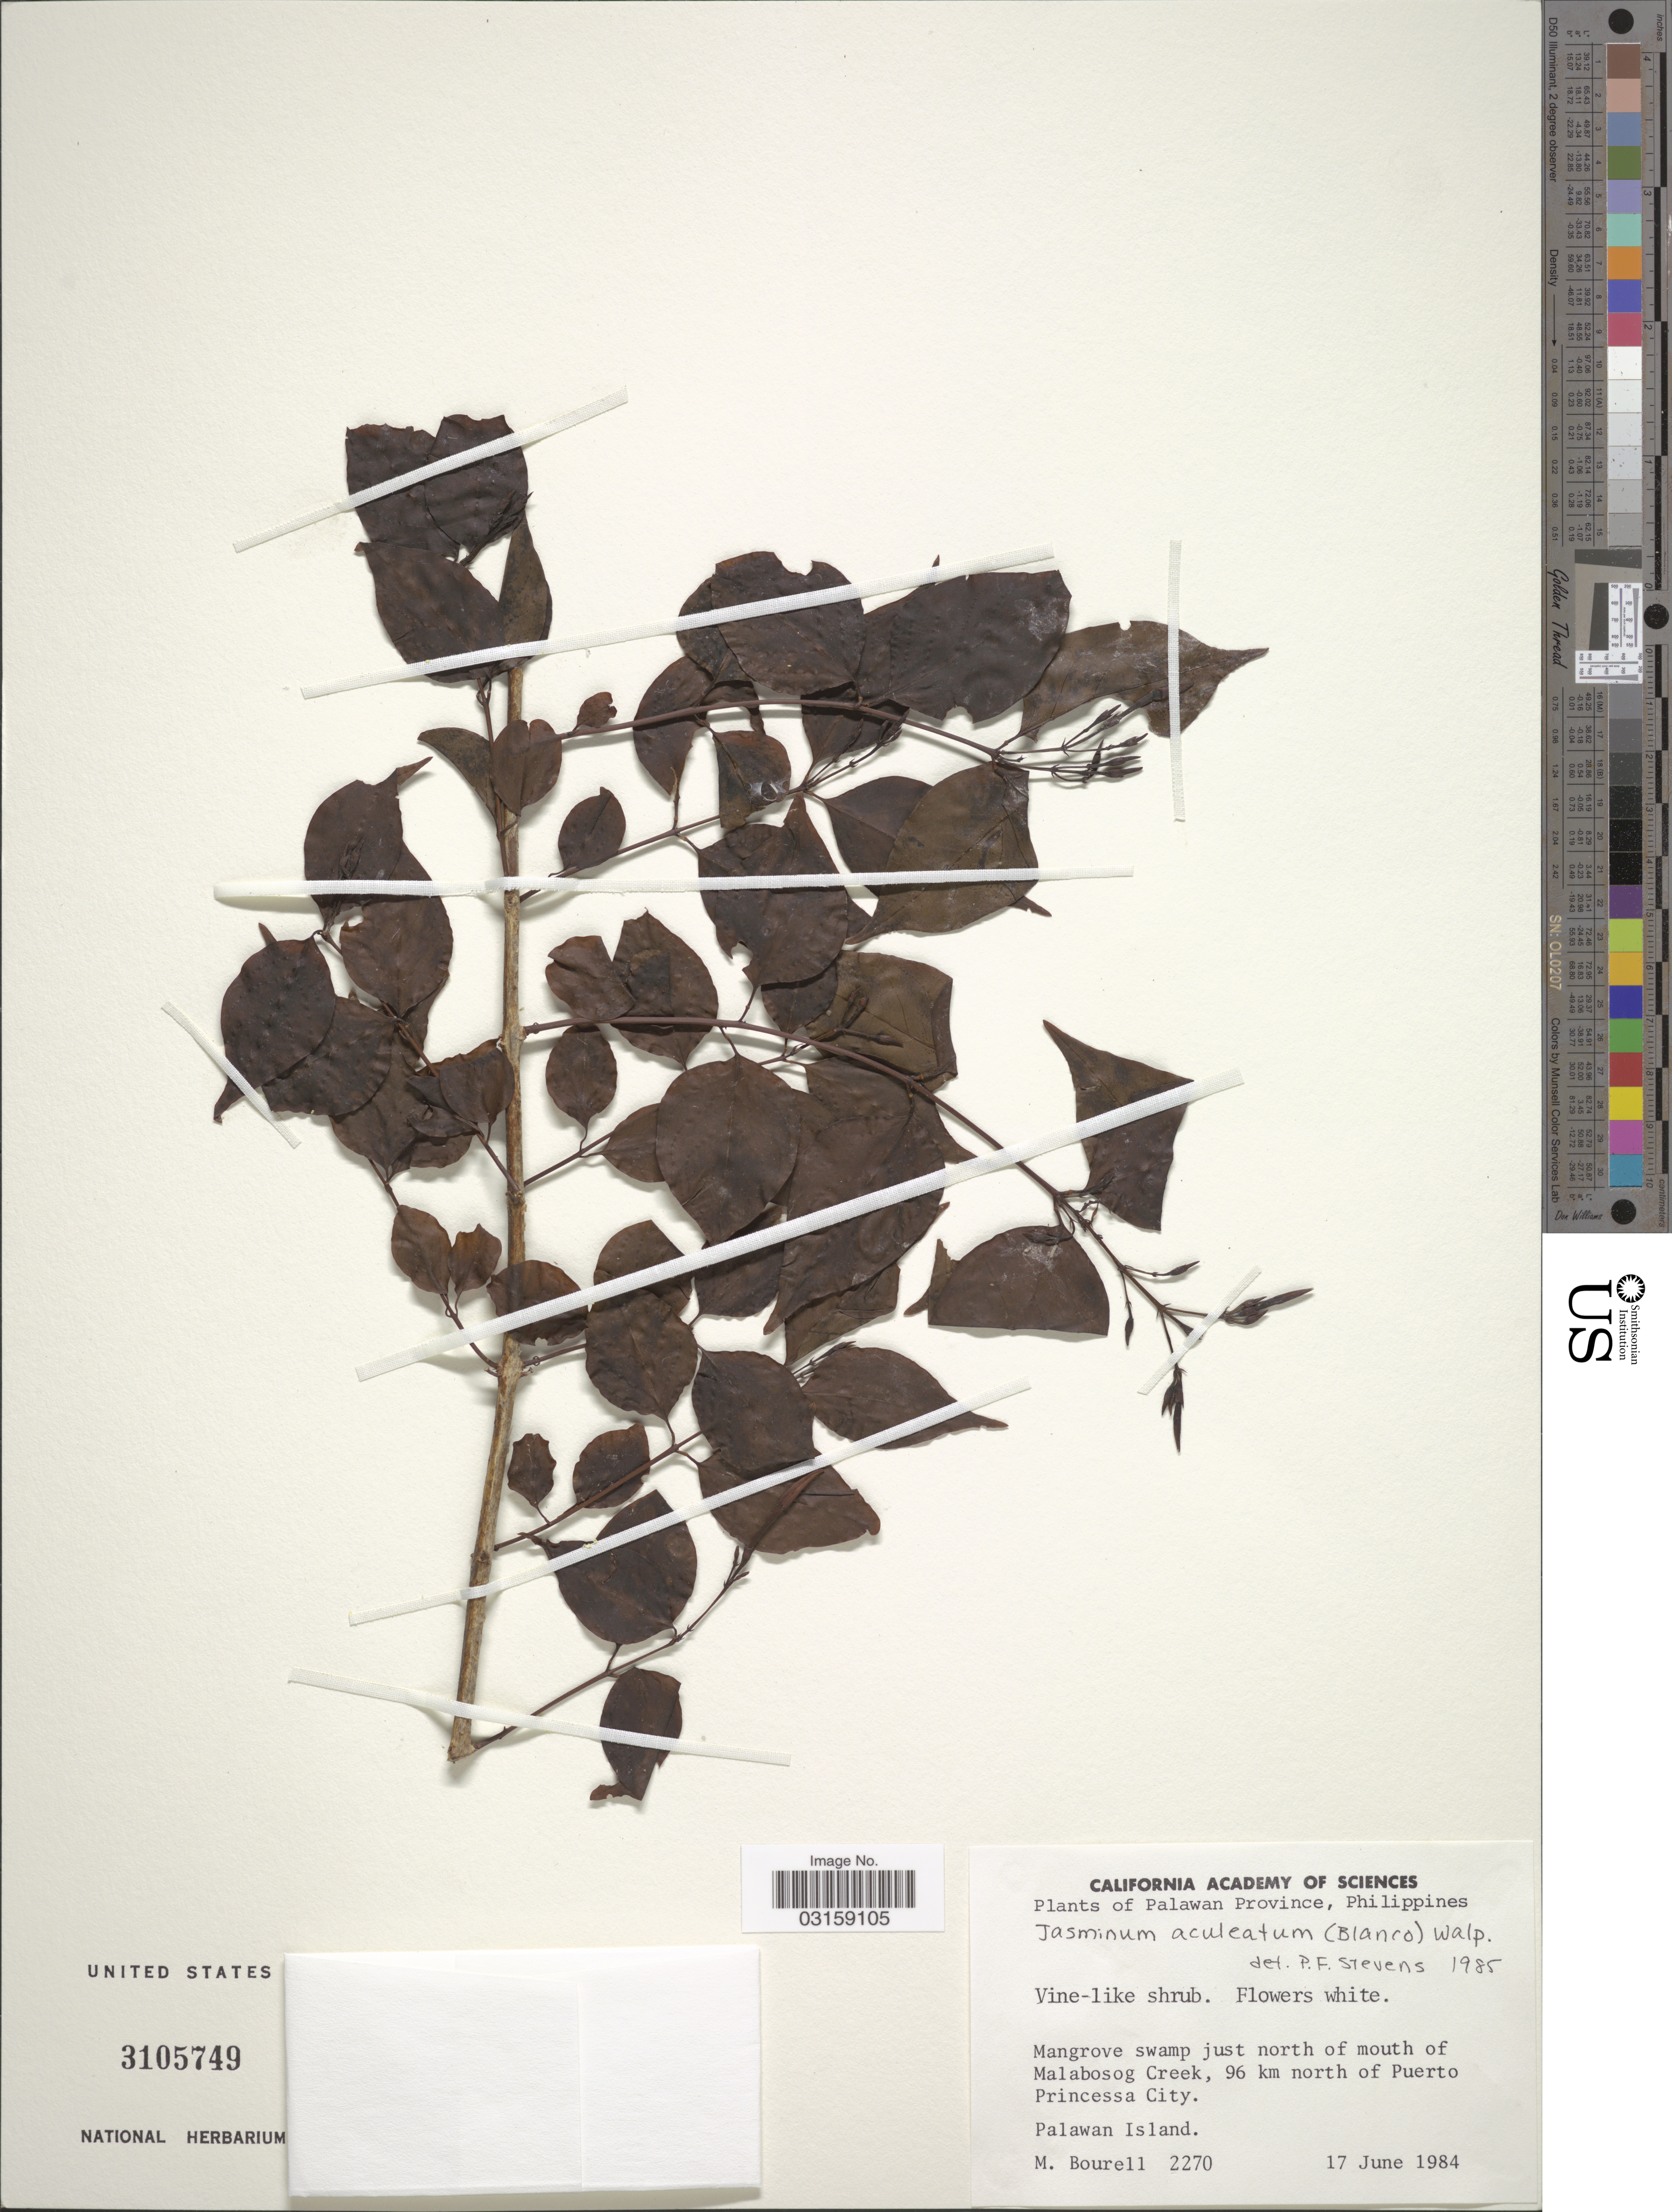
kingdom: Plantae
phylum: Tracheophyta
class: Magnoliopsida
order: Lamiales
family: Oleaceae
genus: Jasminum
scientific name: Jasminum aculeatum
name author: (Blanco) Walp. ex Hassk.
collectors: M. Bourell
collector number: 2270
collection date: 1984-06-17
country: Philippines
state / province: Mimaropa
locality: Palawan Province. Mangrove swamp just north of mouth of Malabosog Creek, 96 km north of Puerto Princessa City. Palawan Island.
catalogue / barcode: US 3105749